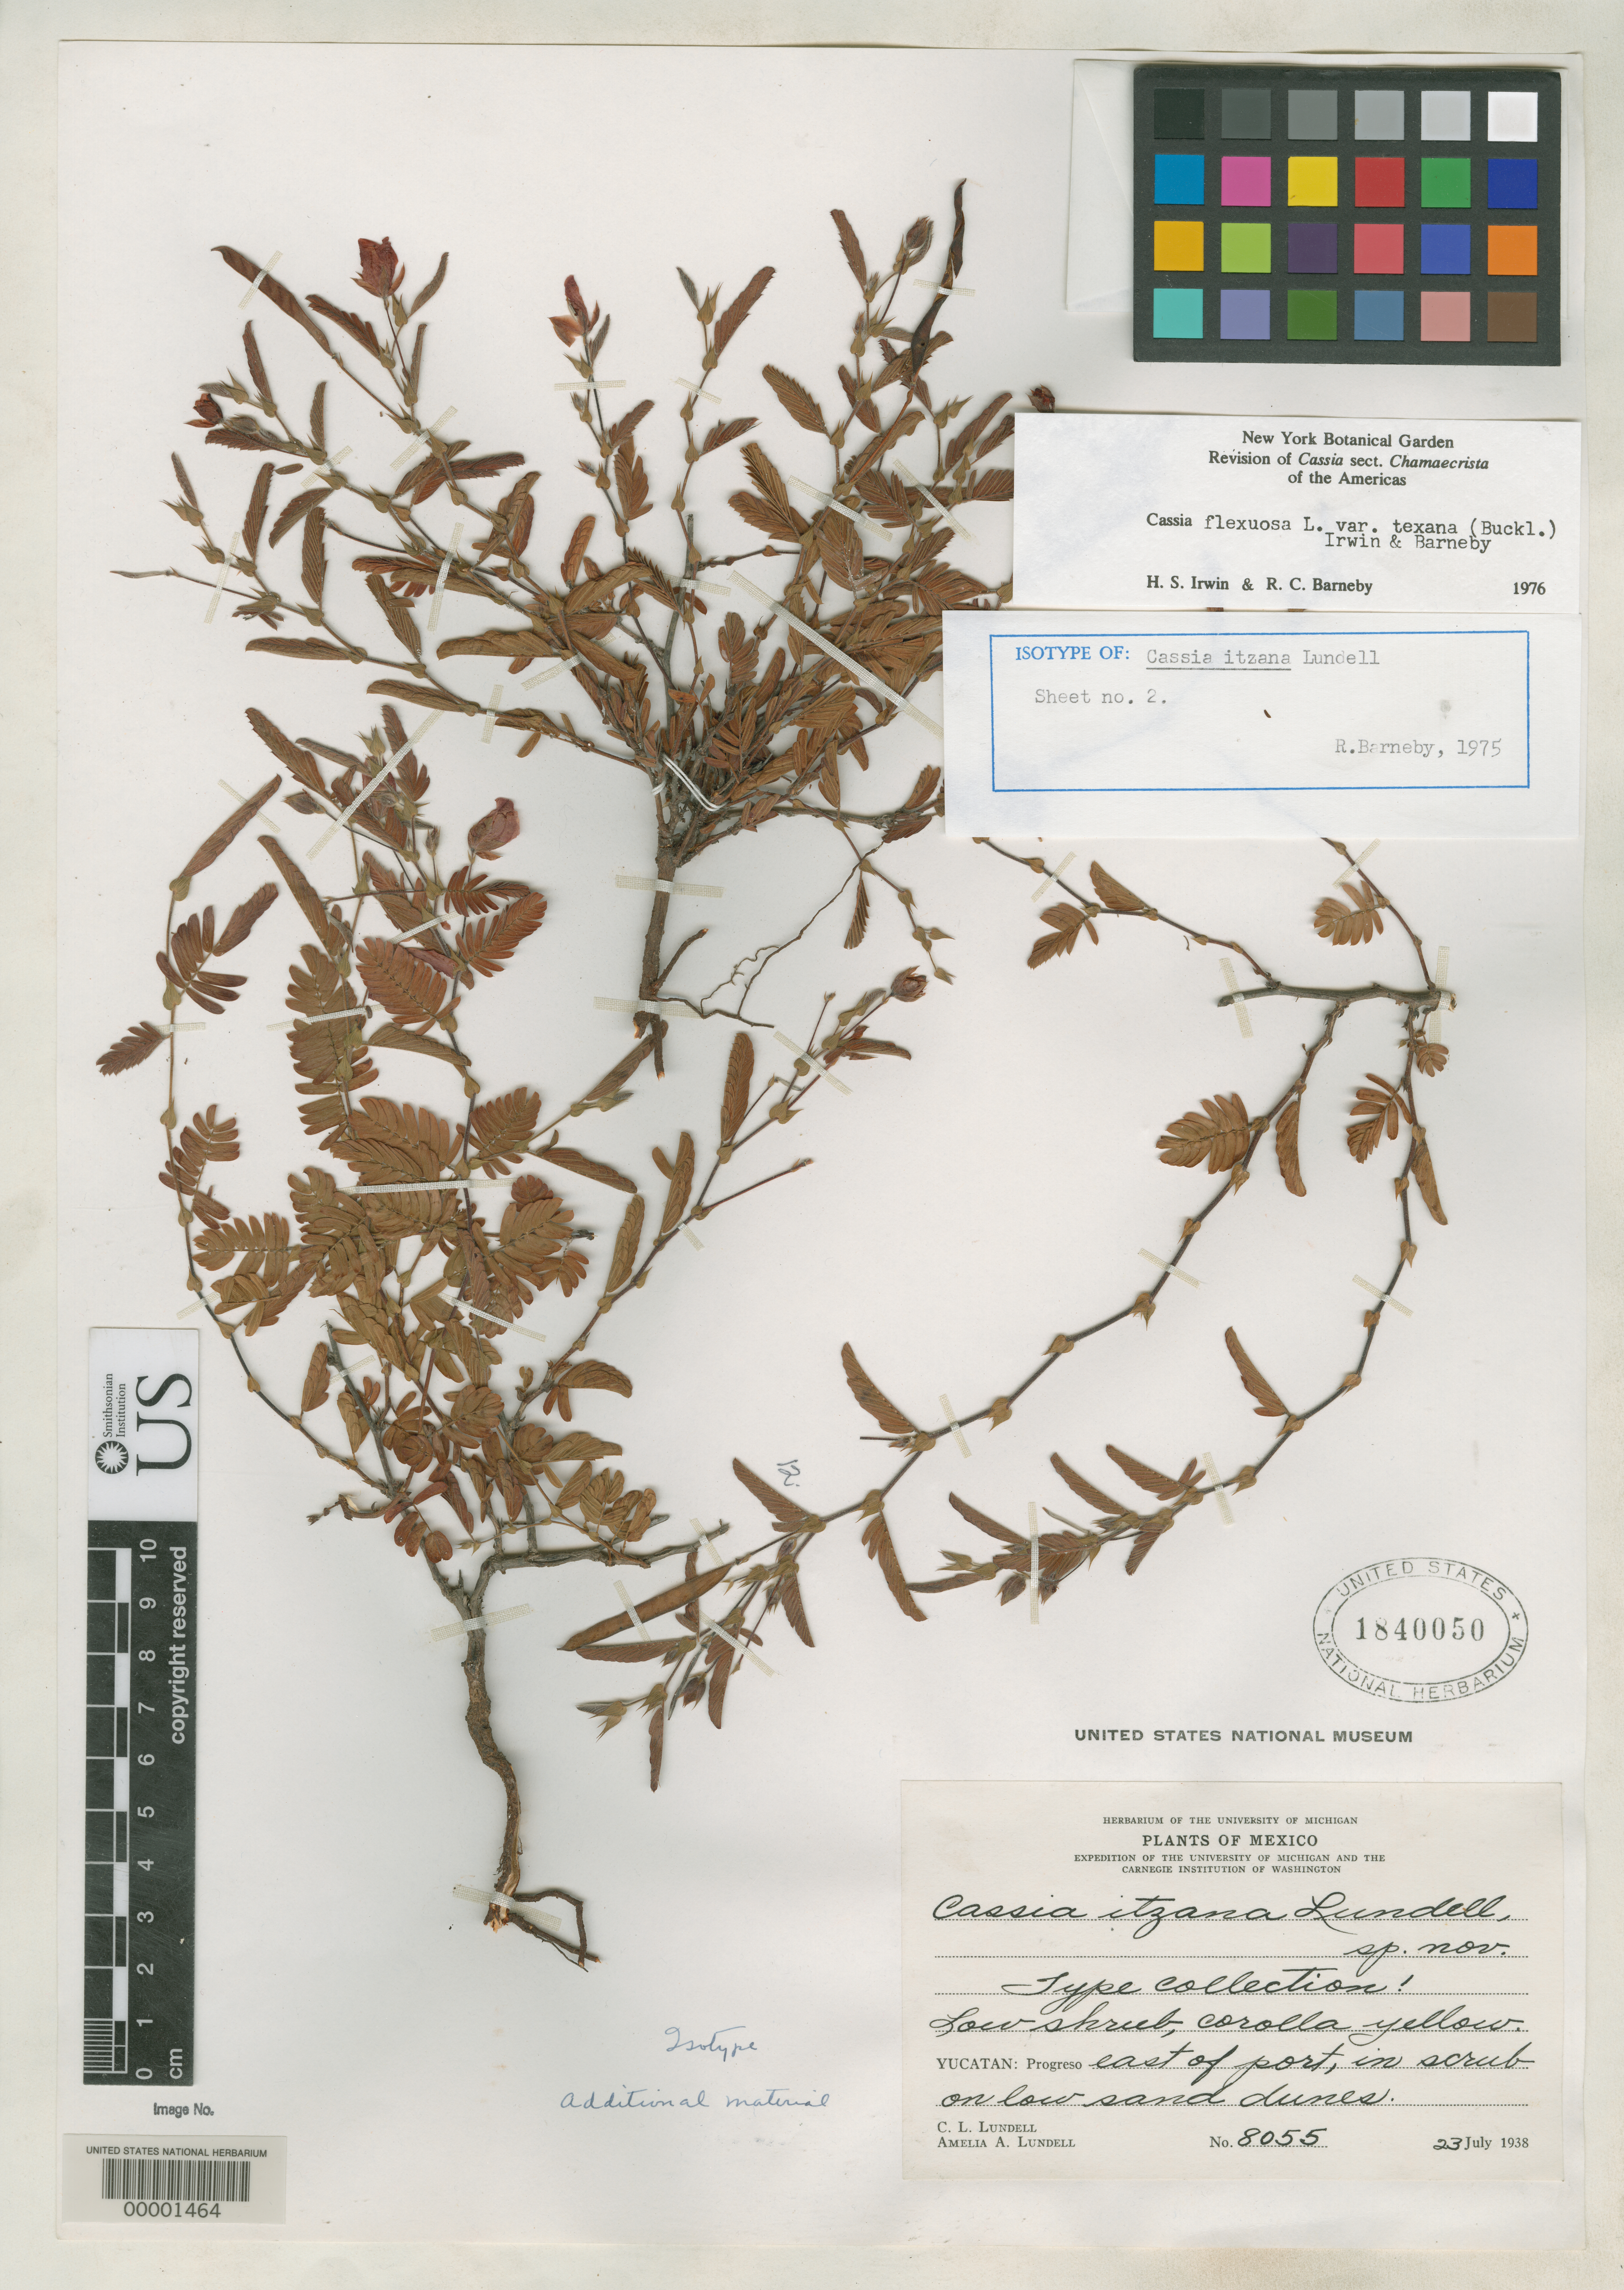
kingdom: Plantae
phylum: Tracheophyta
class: Magnoliopsida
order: Fabales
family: Fabaceae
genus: Cassia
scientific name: Cassia itzana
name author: Lundell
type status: Isotype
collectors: C. L. Lundell & A. A. Lundell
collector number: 8055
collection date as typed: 23 Jul 1938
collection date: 1938-07-23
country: Mexico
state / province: Yucatán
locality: Progreso, E of Port.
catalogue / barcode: US 1840050